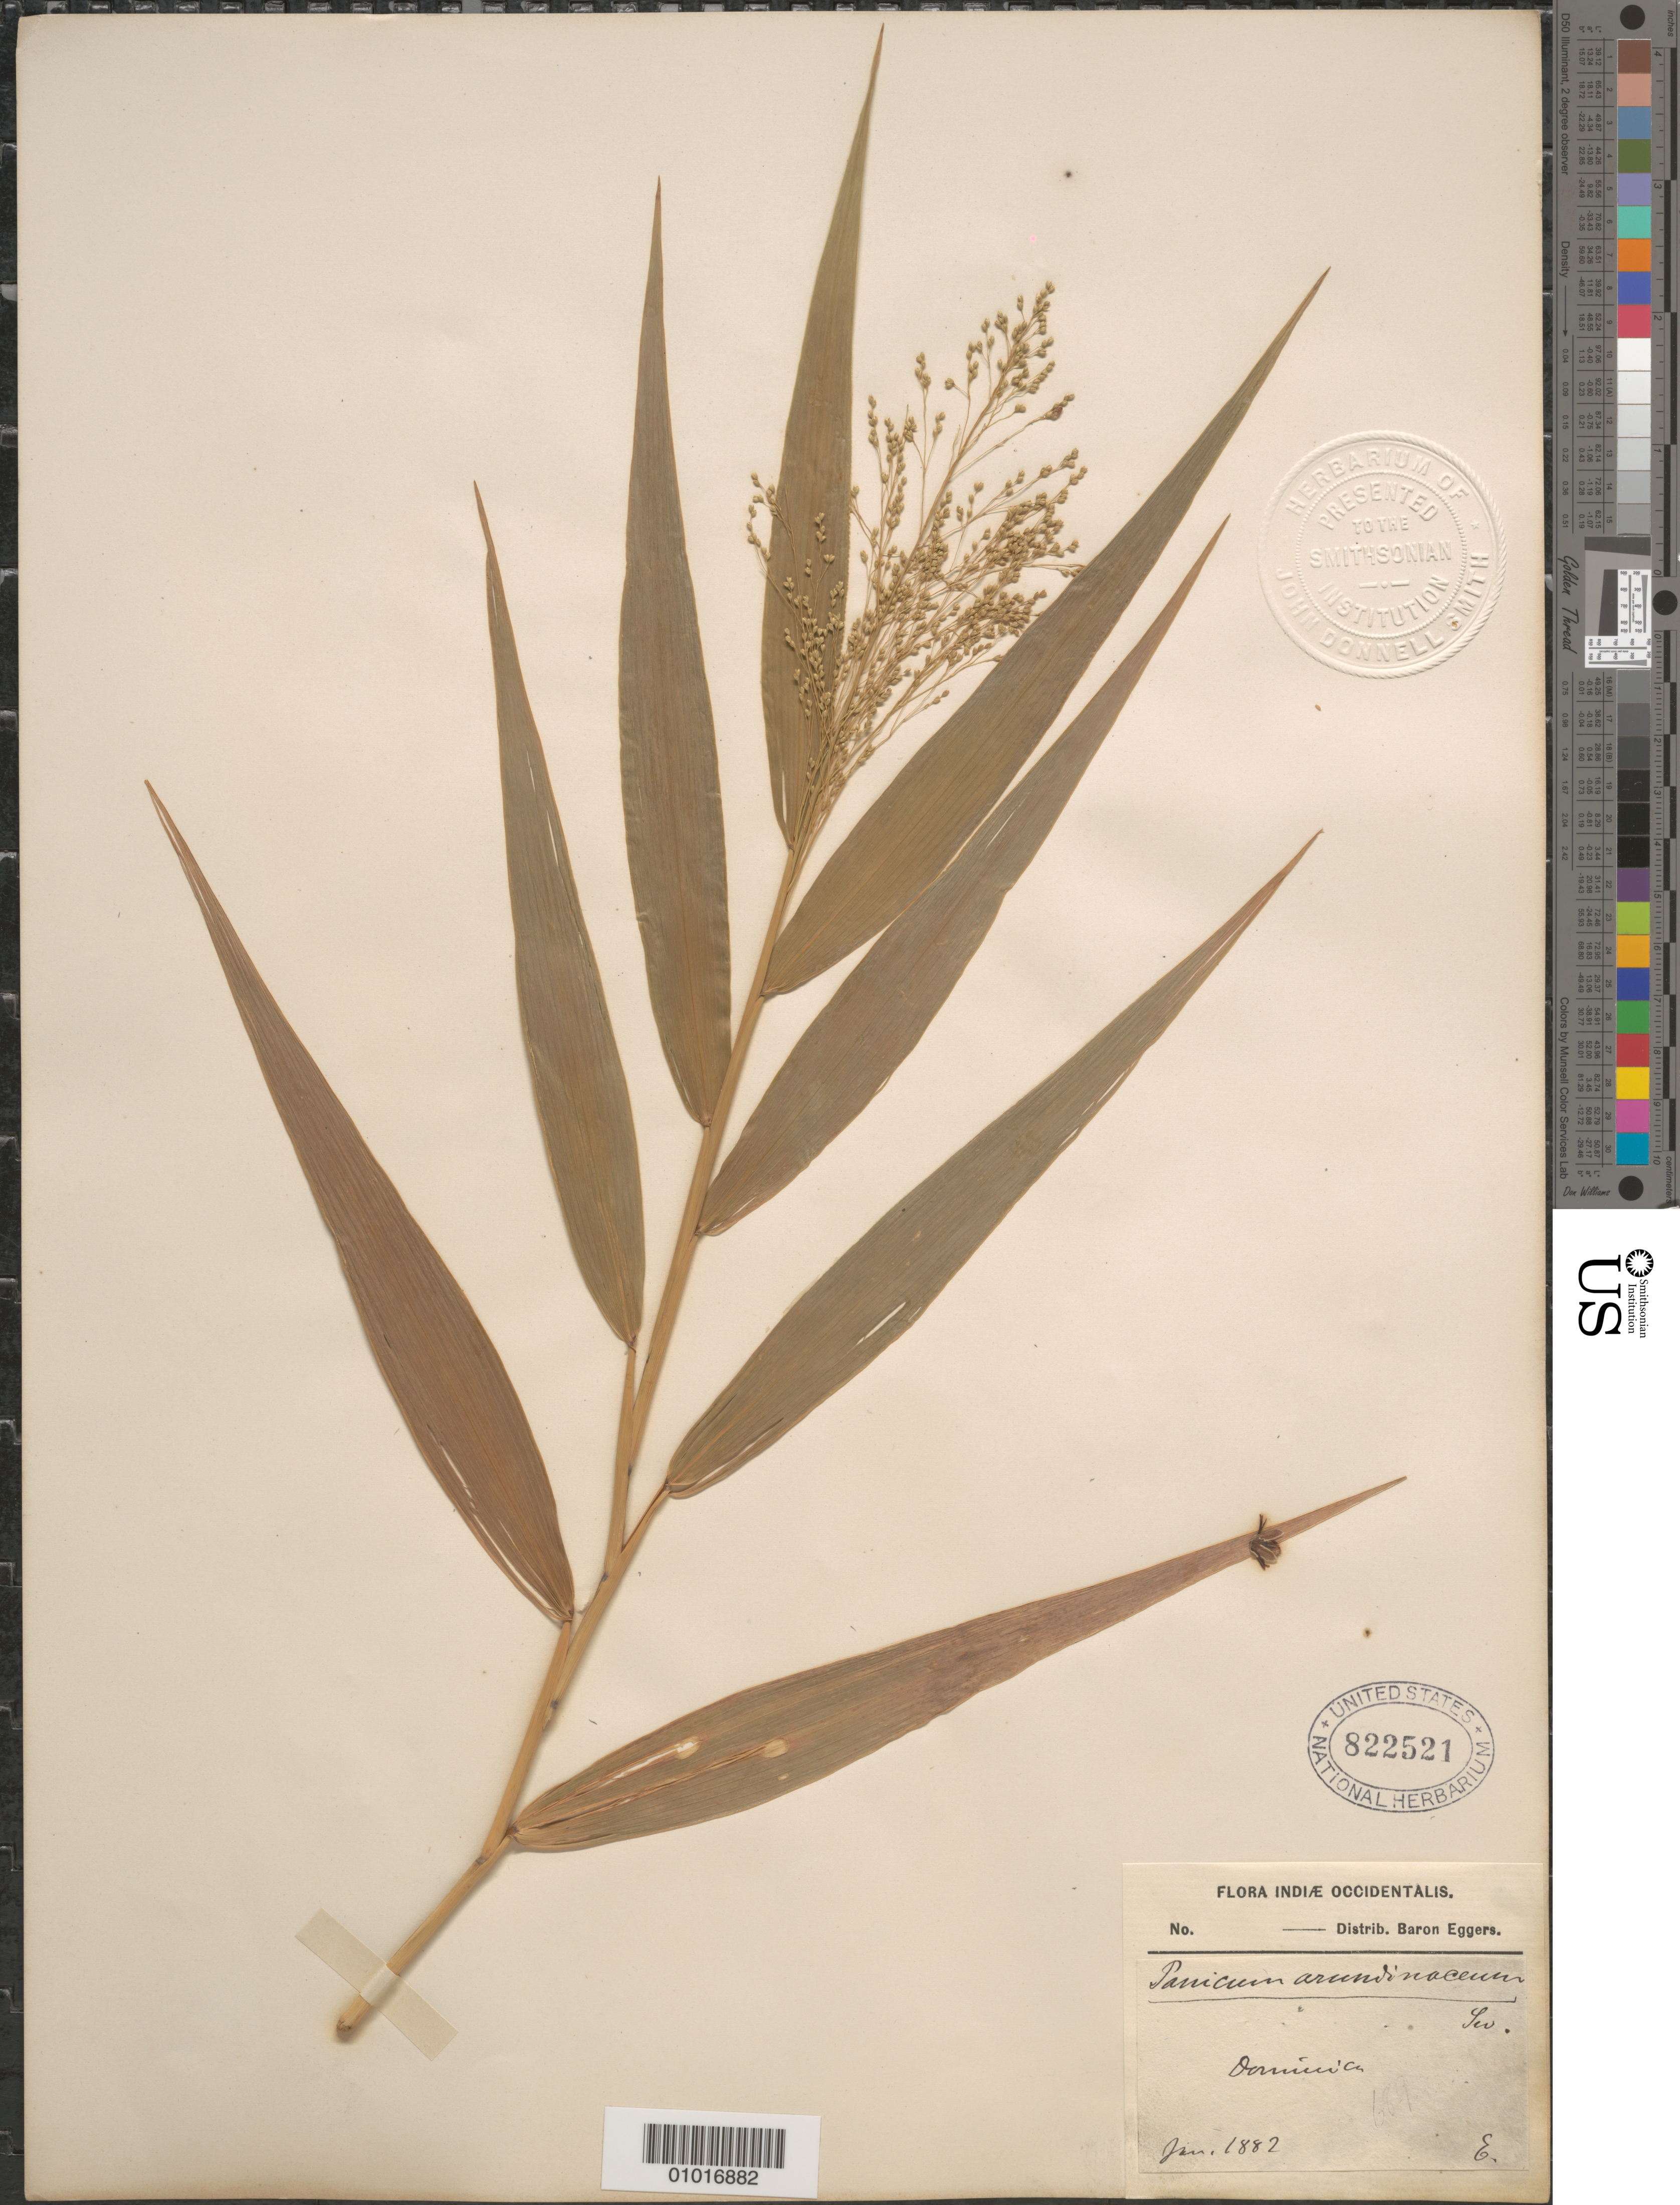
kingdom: Plantae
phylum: Tracheophyta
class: Liliopsida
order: Poales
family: Poaceae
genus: Isachne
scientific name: Isachne disperma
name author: (Lam.) Döll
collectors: H. F. A. von Eggers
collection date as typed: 01 Jan 1882 to 31 Jan 1882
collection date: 1882-01-01/1882-01-31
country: Dominica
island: Dominica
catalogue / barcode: US 822521